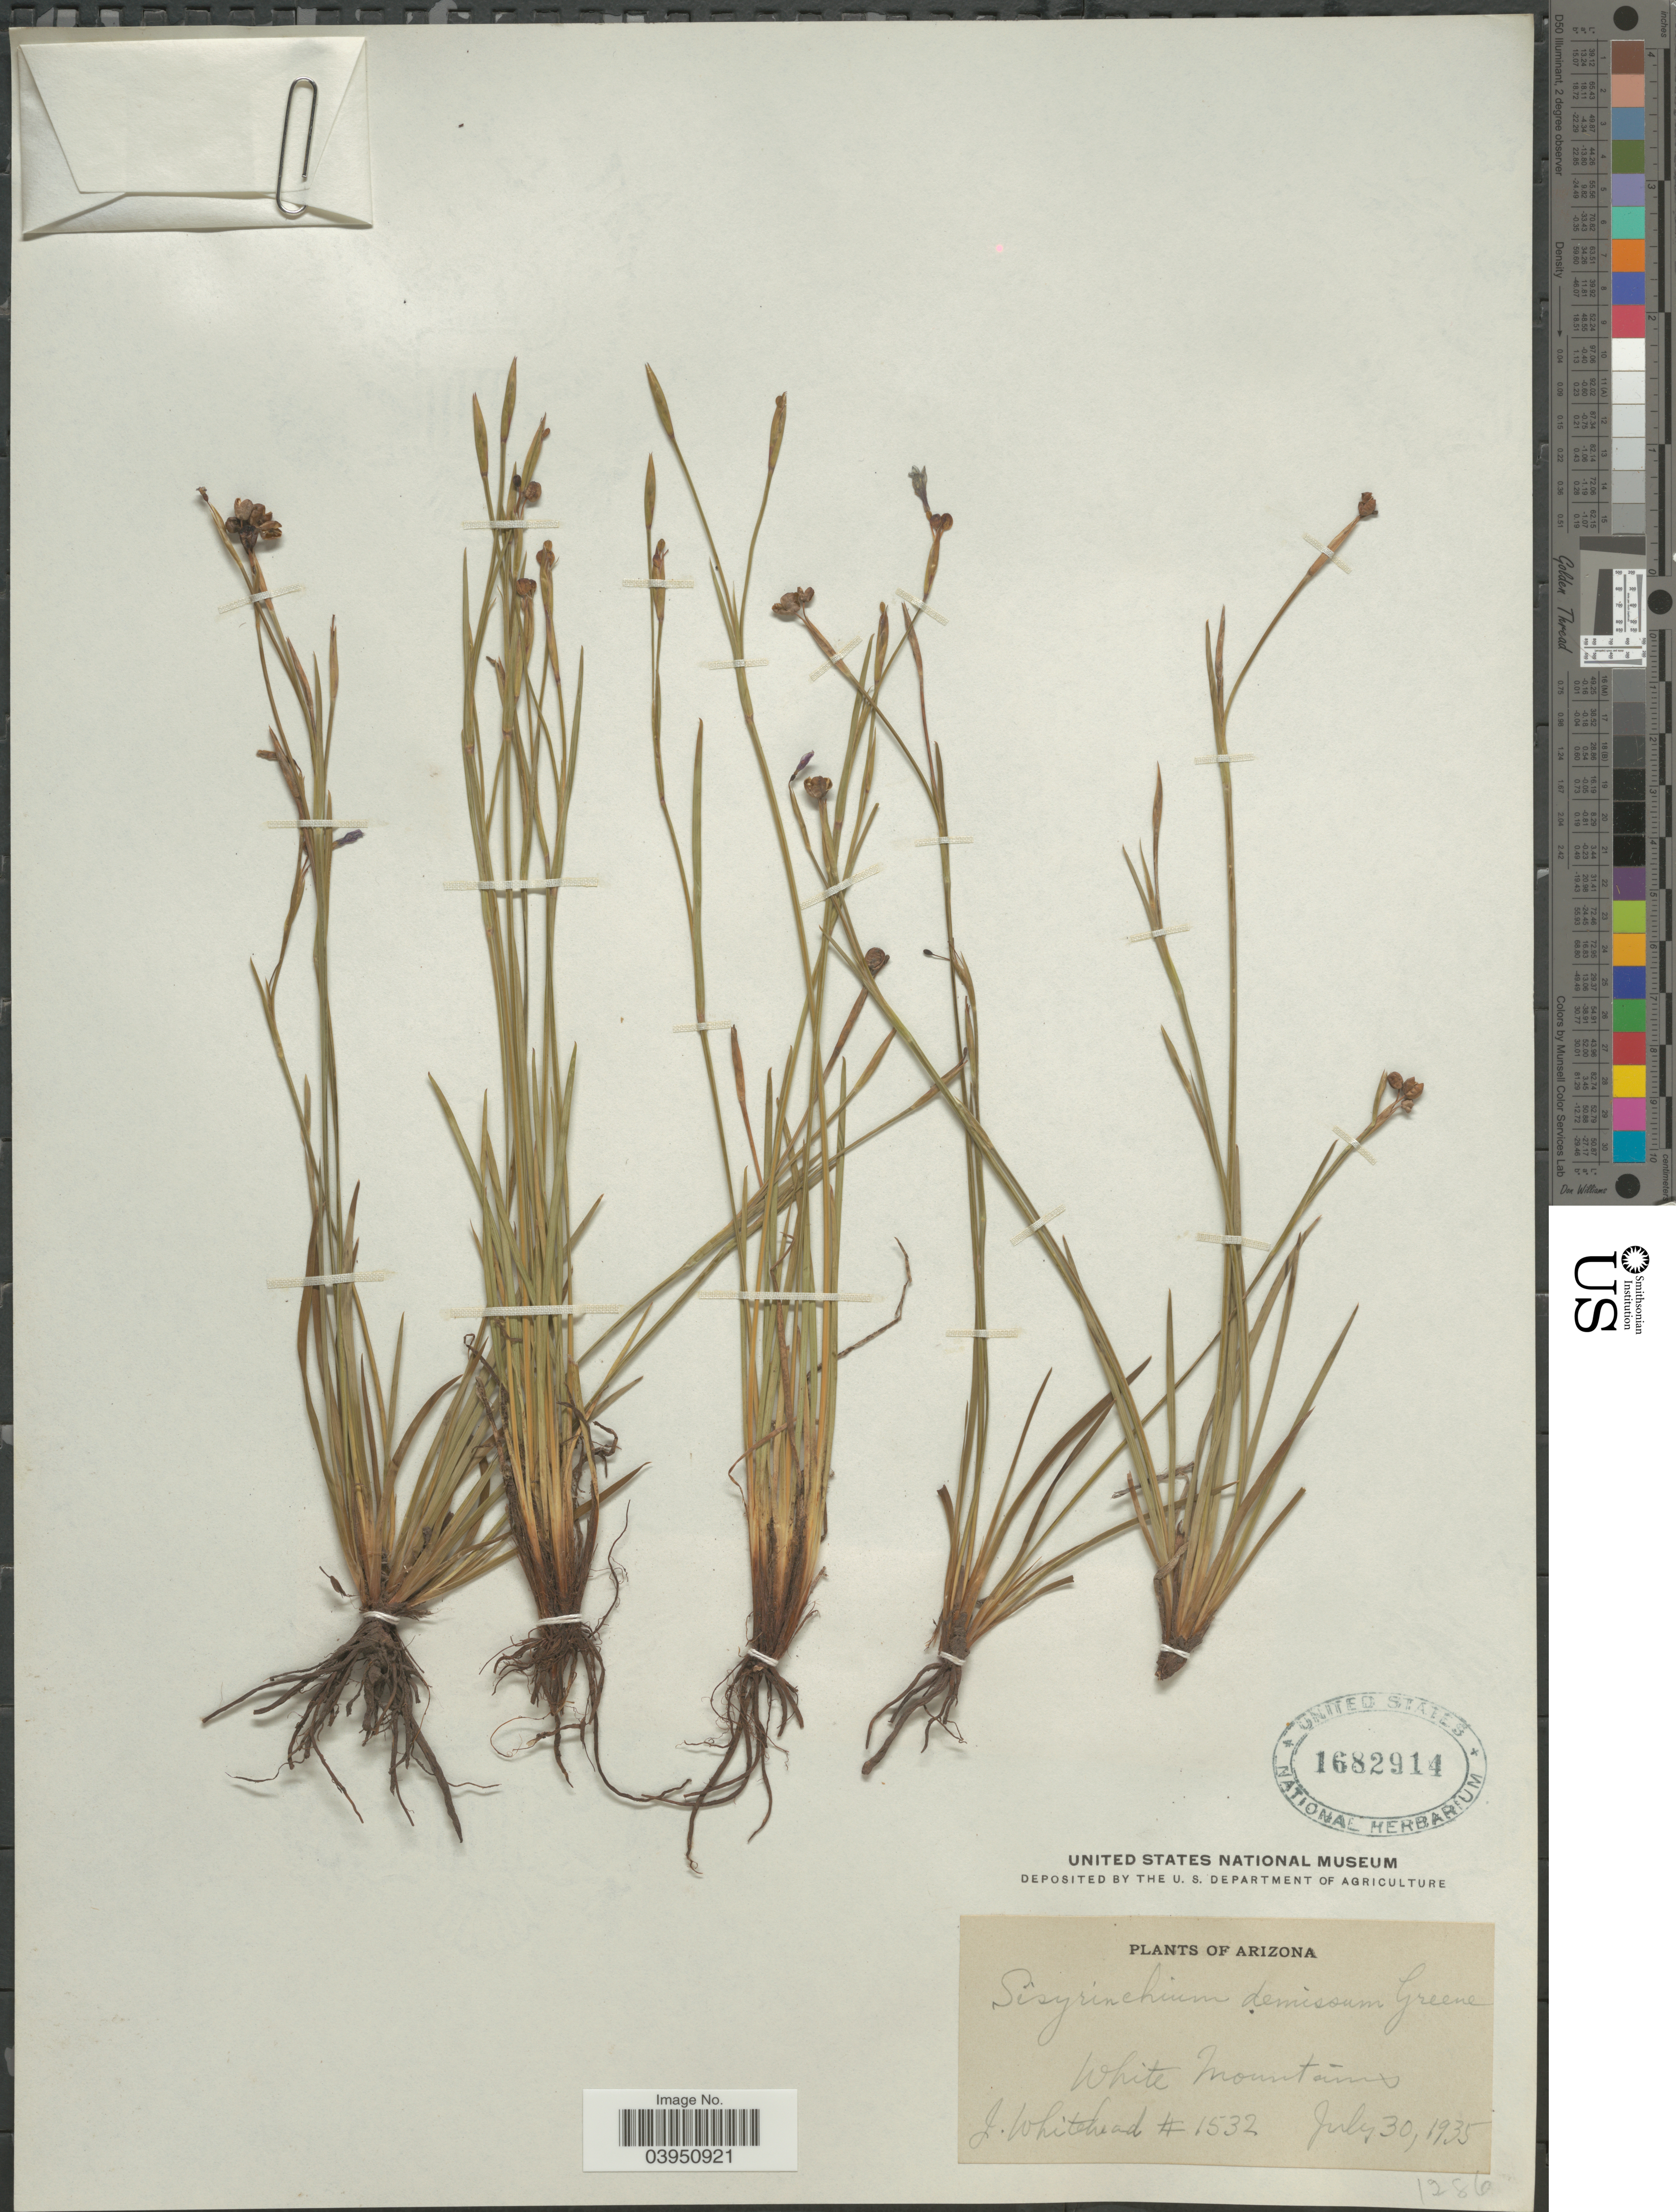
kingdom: Plantae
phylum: Tracheophyta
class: Liliopsida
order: Asparagales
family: Iridaceae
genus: Sisyrinchium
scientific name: Sisyrinchium demissum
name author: Greene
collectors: J. Whitehead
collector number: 1532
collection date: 1935-07-30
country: United States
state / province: Arizona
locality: White Mountains.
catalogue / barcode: US 1682914